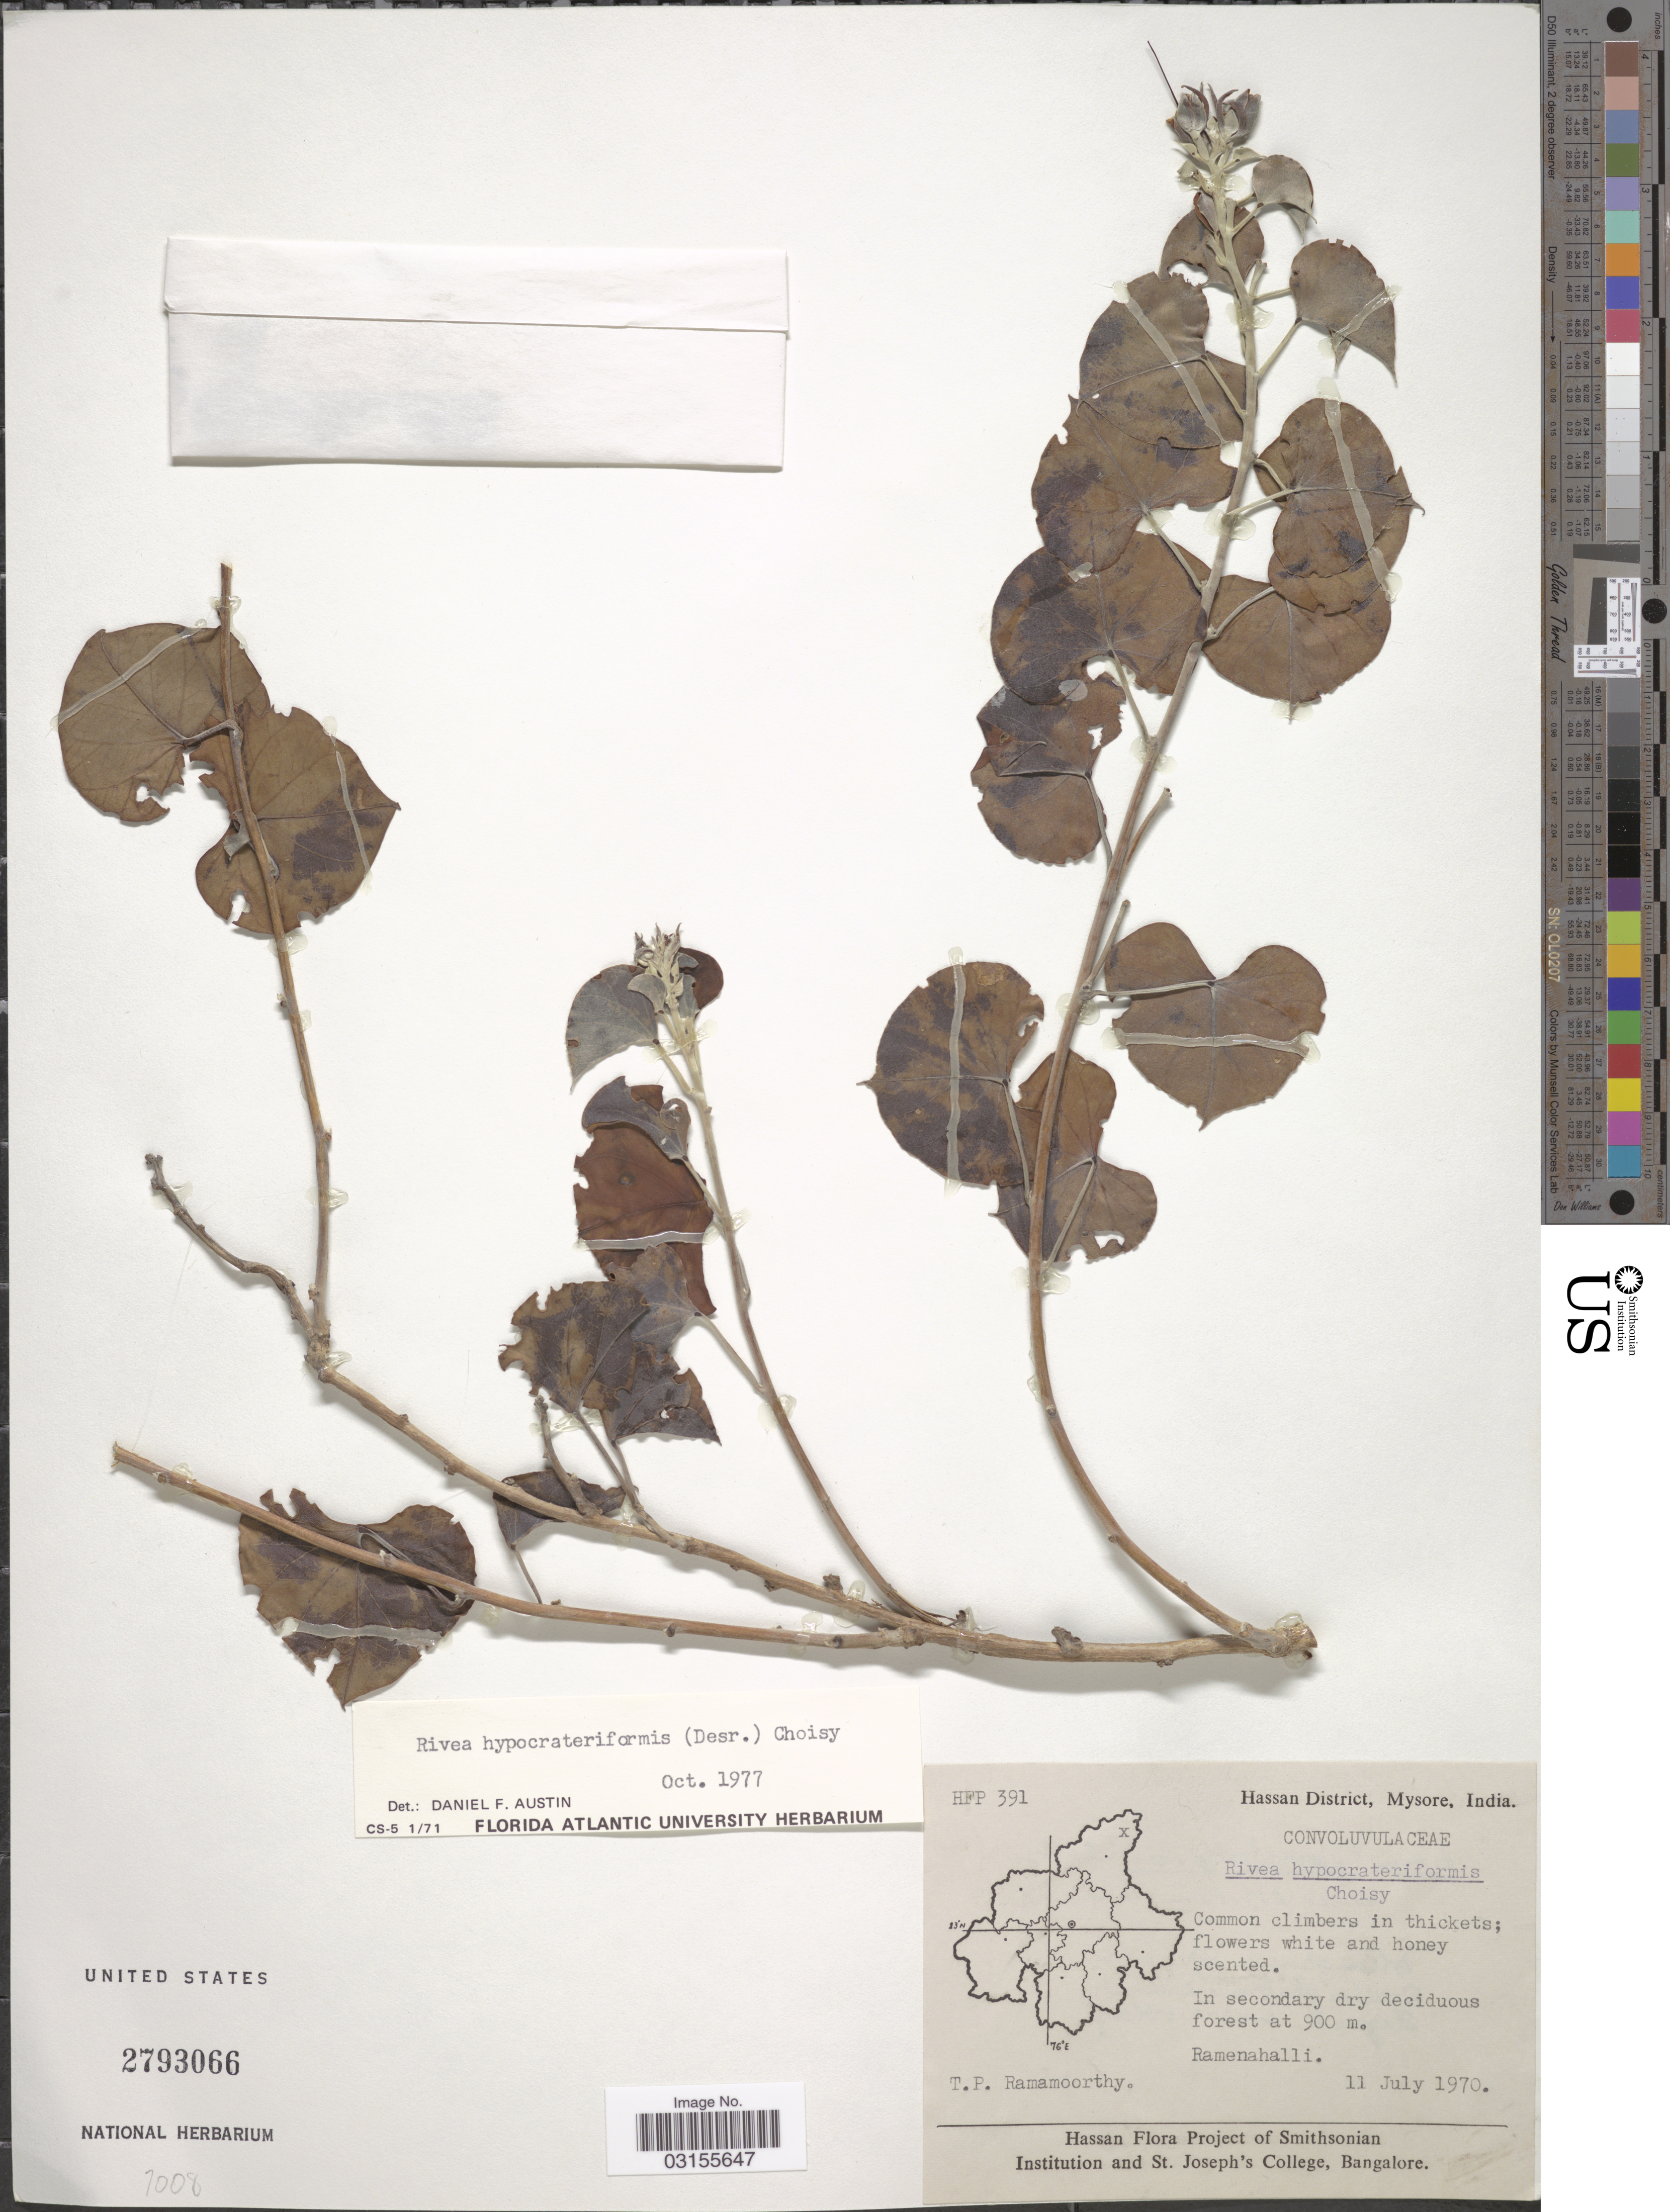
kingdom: Plantae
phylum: Tracheophyta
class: Magnoliopsida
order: Solanales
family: Convolvulaceae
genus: Rivea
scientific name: Rivea hypocrateriformis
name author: (Desr.) Choisy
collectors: T. P. Ramamoorthy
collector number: HFP 391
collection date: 1970-07-11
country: India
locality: Hassan District, Mysore. Ramenahalli.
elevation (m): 900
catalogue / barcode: US 2793066